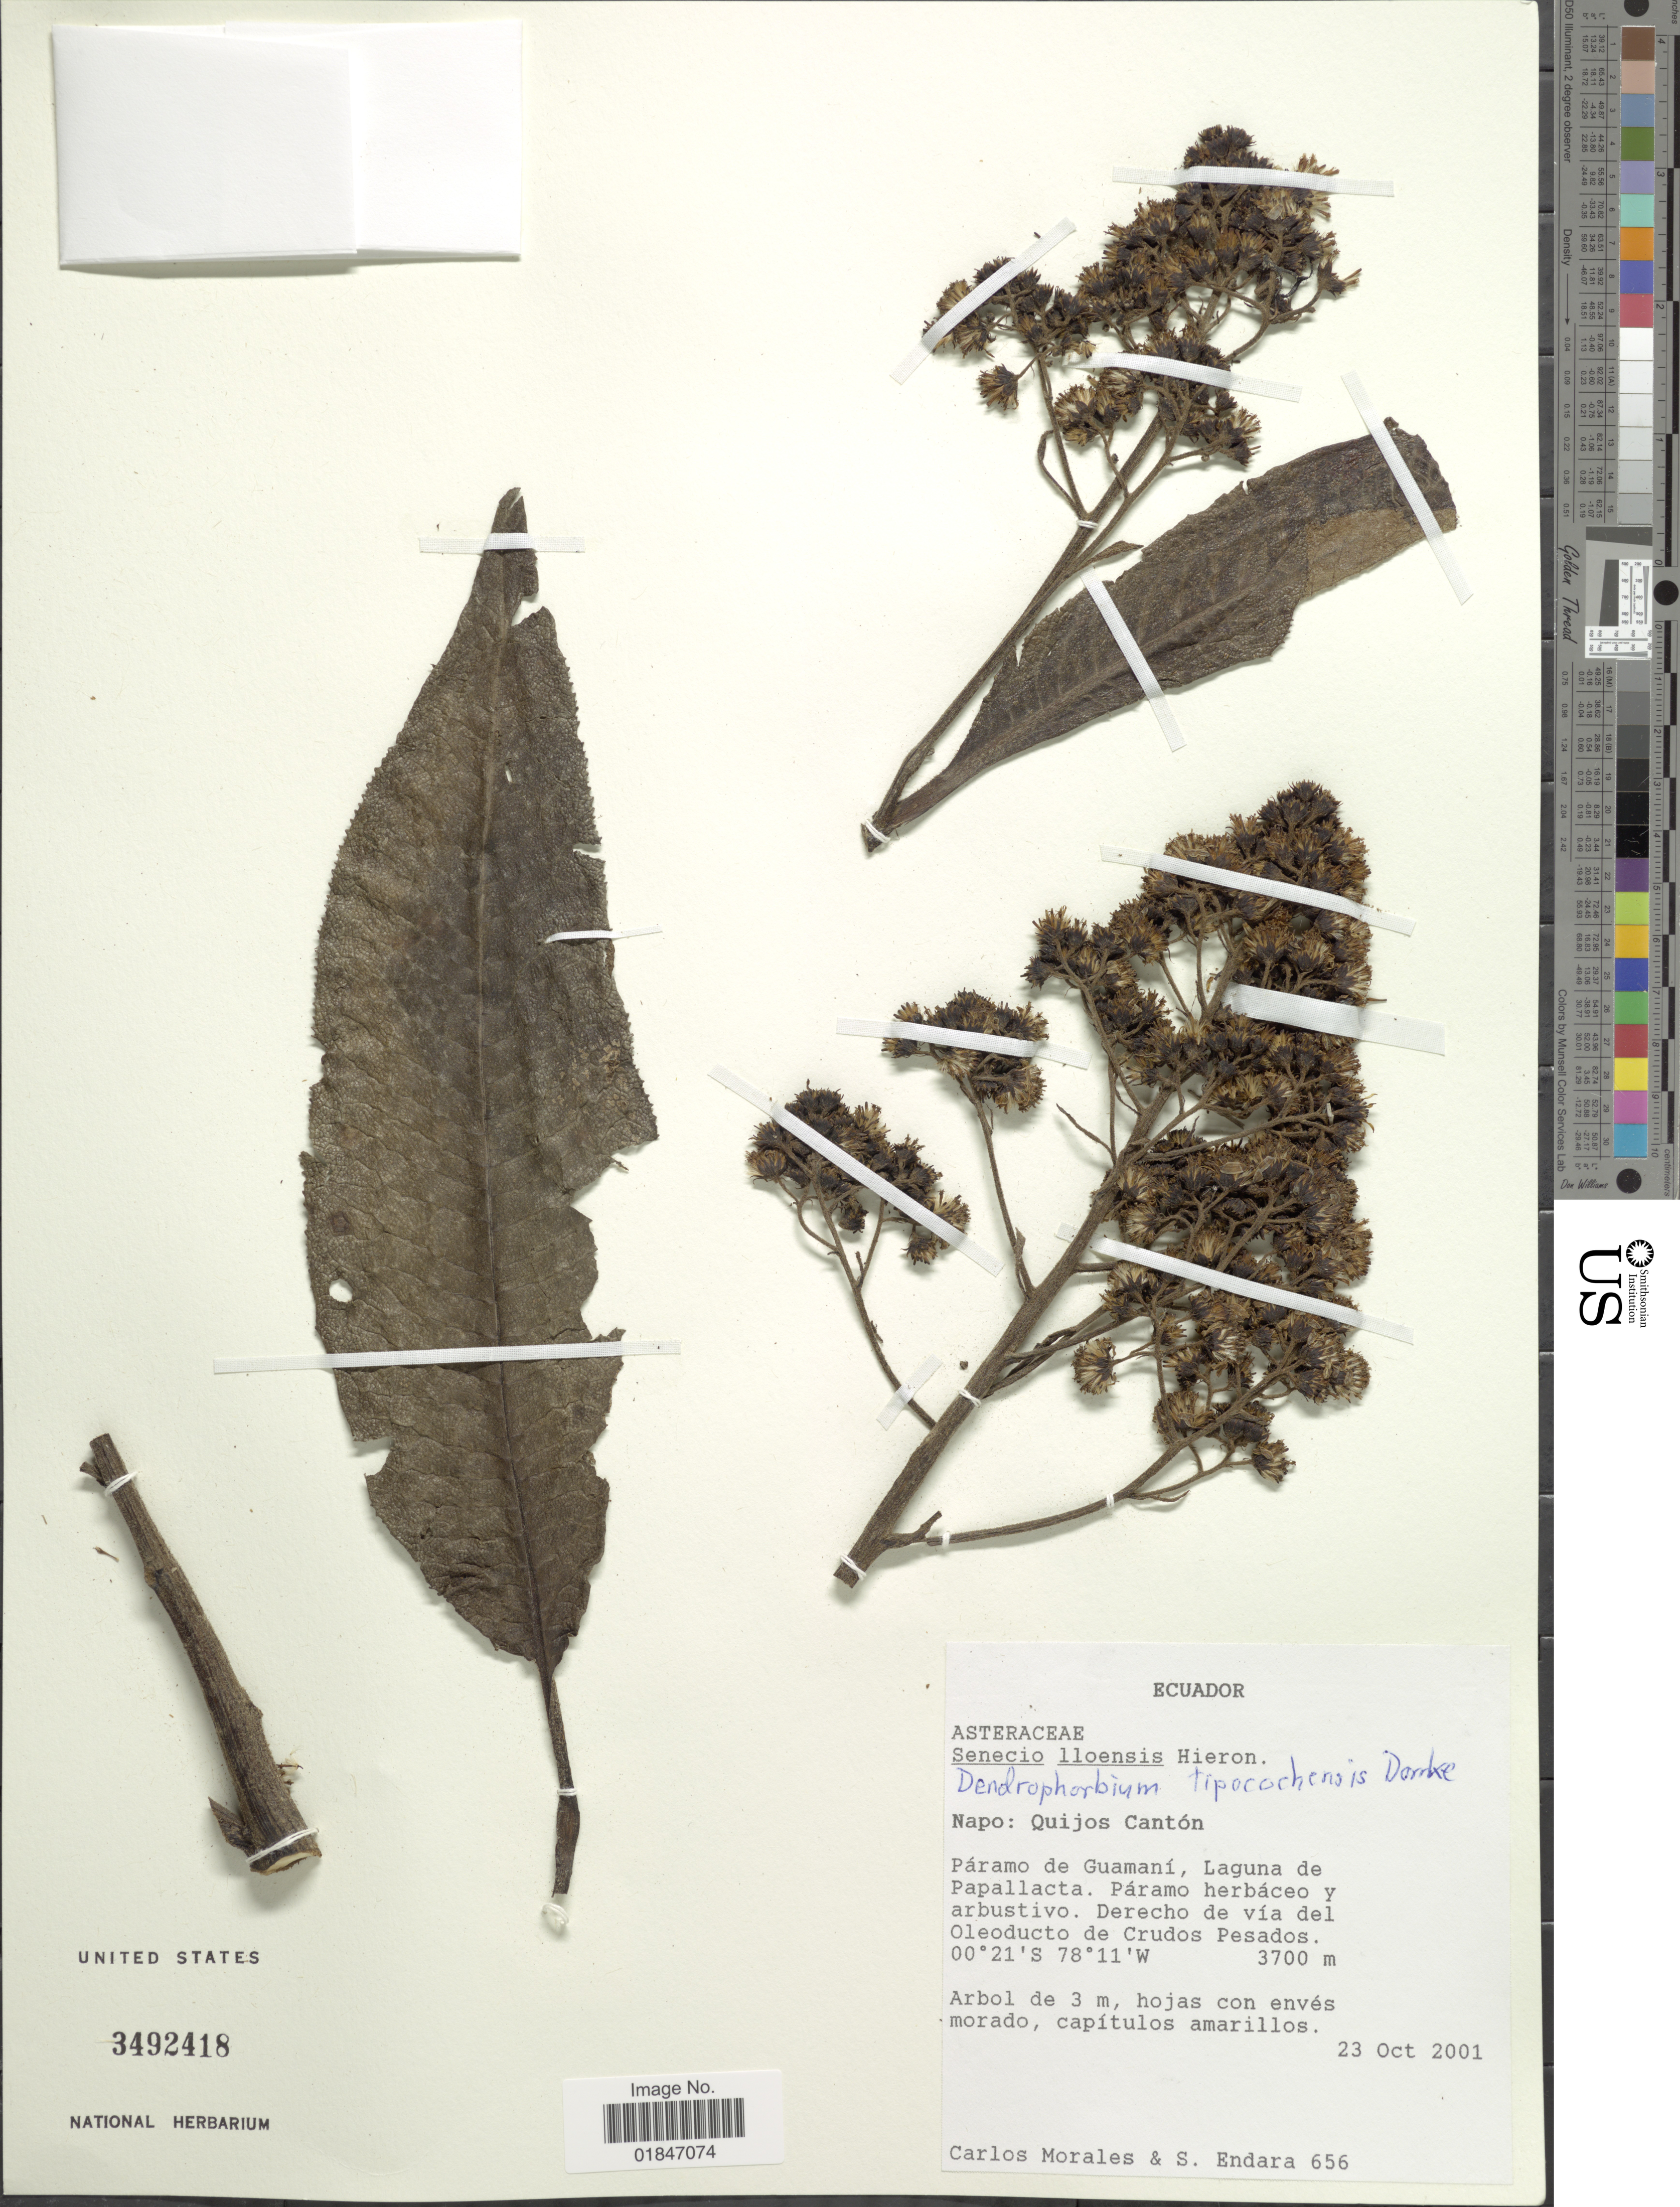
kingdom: Plantae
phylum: Tracheophyta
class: Magnoliopsida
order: Asterales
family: Asteraceae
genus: Dendrophorbium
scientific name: Dendrophorbium tipocochense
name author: (Domke) B. Nord.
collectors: C. Morales & S. Endara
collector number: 656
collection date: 2001-10-23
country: Ecuador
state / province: Napo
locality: Napo: Quijos Canton. Paramo de Guamani, Laguna de Papallacta. Paramo herbaceo y arbustivo. Derecho de via del Oleoducto de Crudos Pesados.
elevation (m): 3700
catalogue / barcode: US 3492418